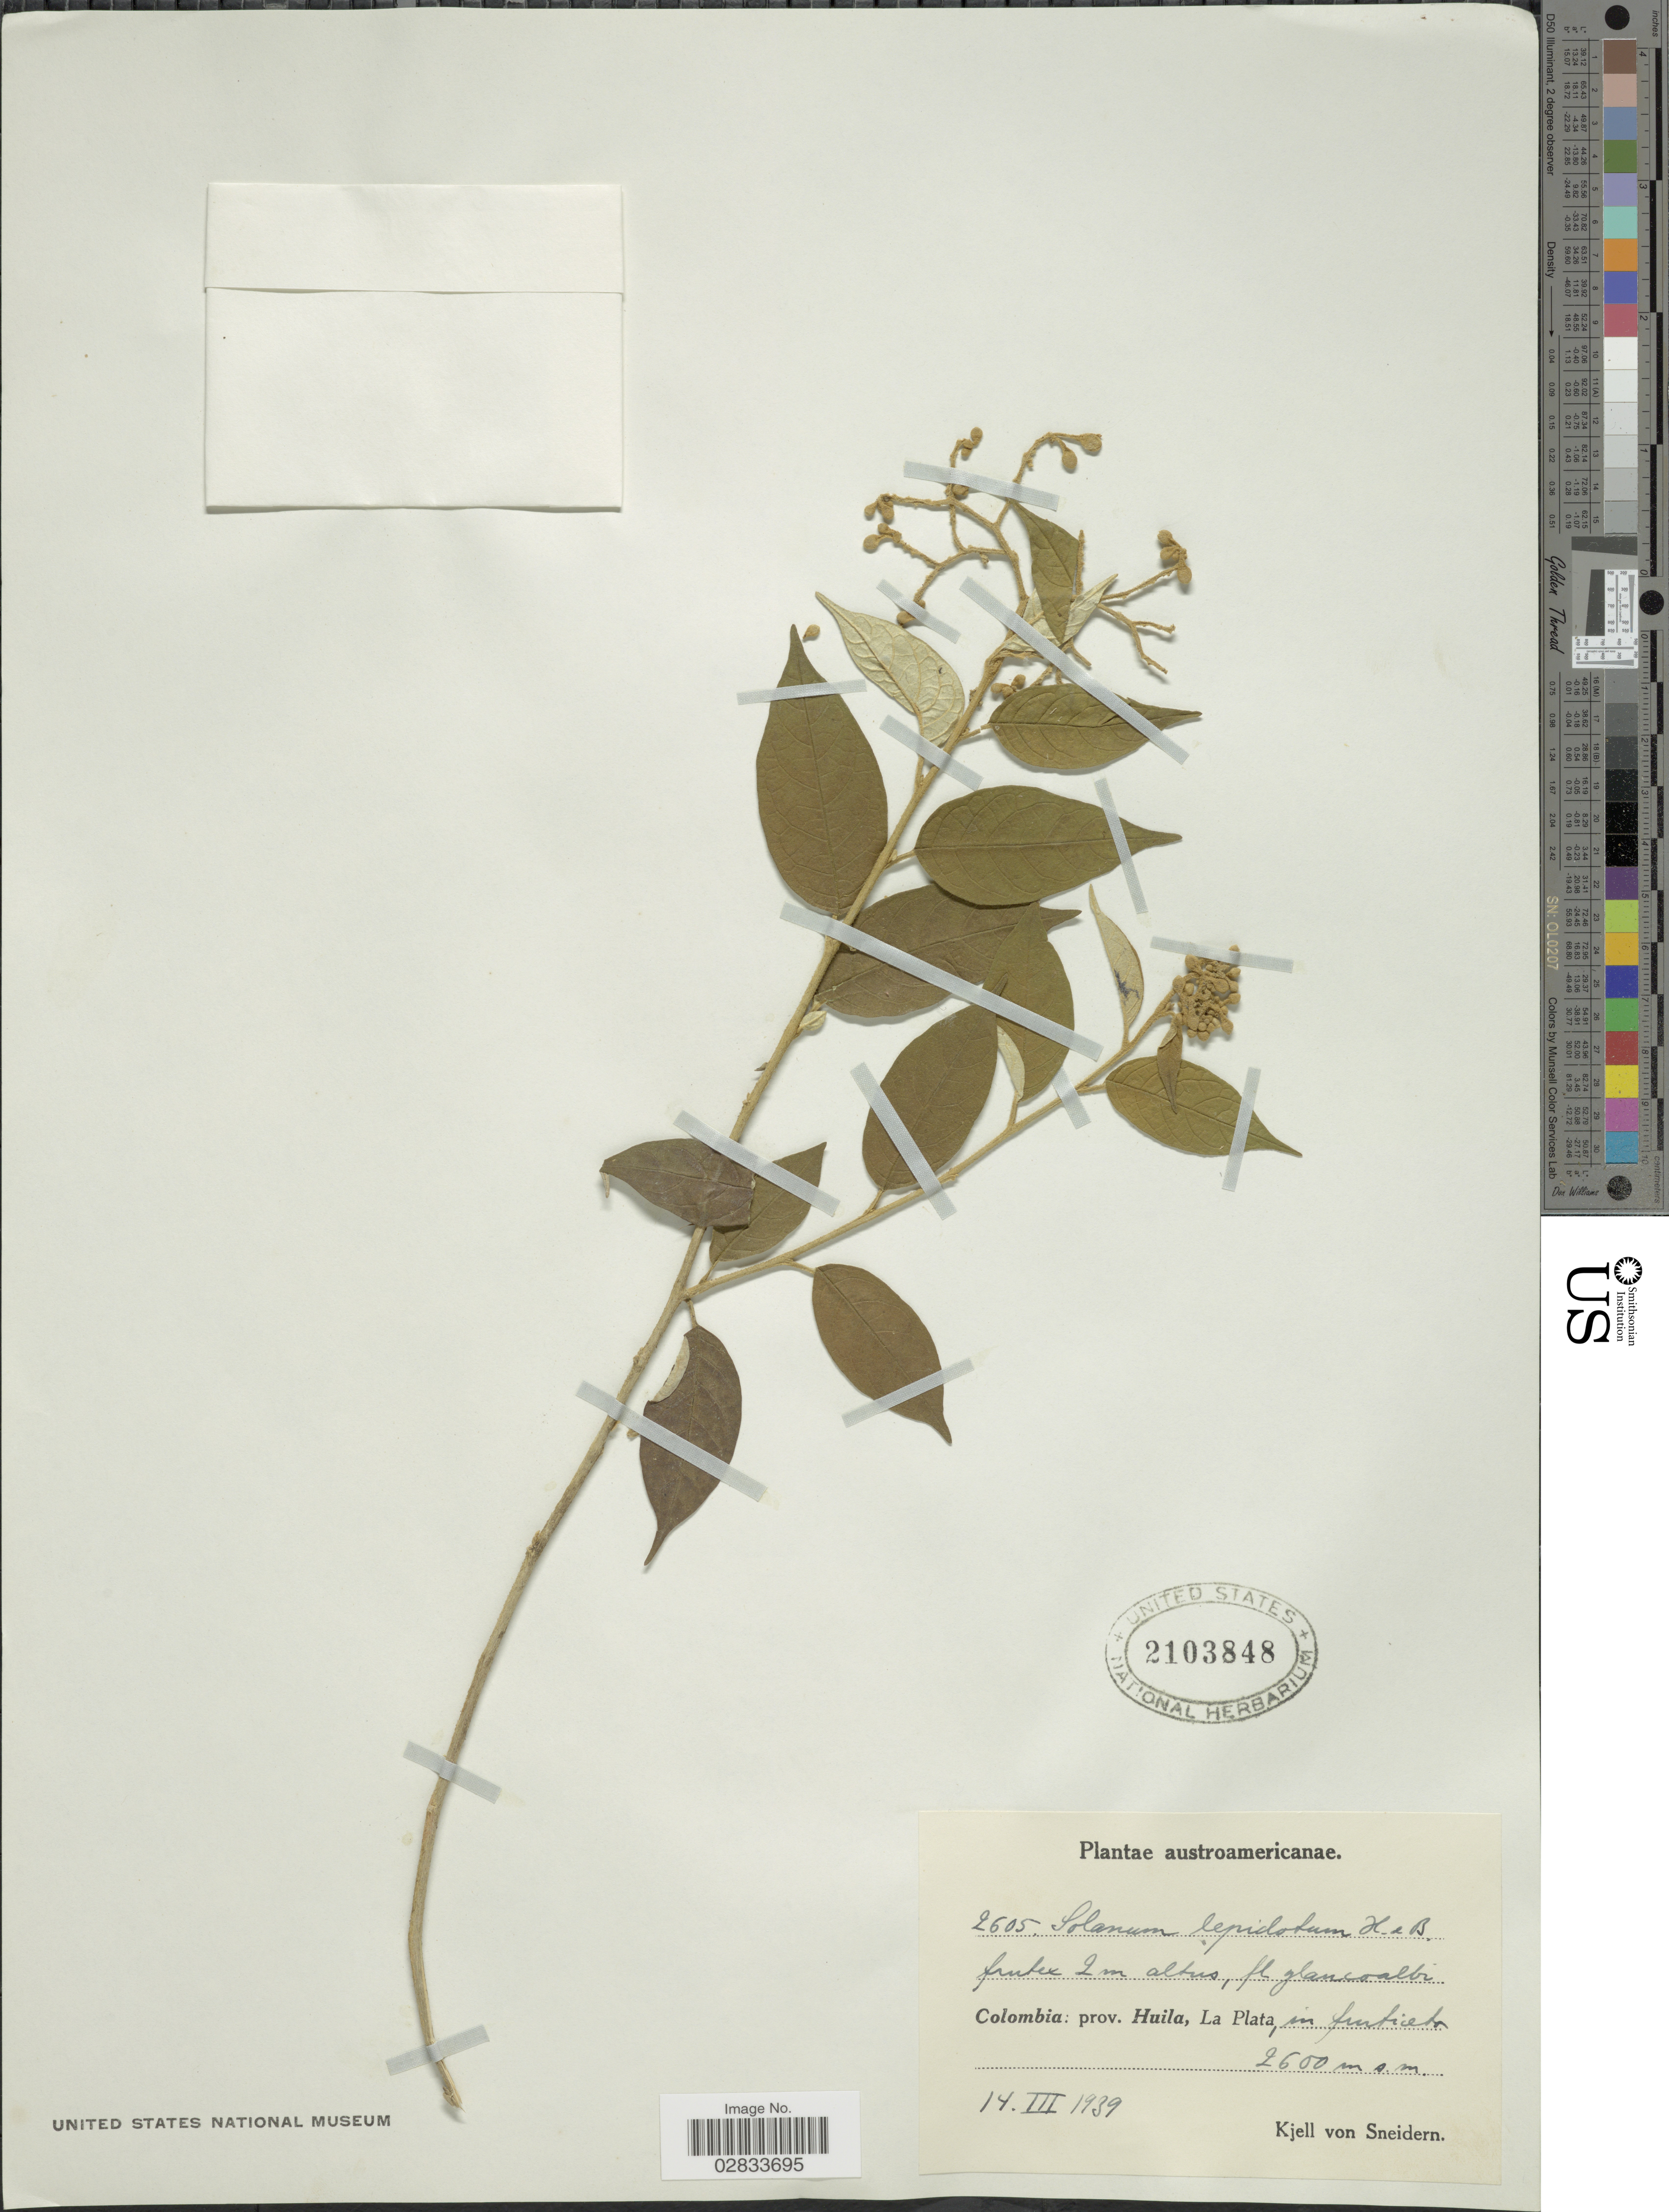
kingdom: Plantae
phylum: Tracheophyta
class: Magnoliopsida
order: Solanales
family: Solanaceae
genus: Solanum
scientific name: Solanum lepidotum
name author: Humb. & Bonpl. ex Dunal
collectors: K. von Sneidern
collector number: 2605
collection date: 1939-03-14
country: Colombia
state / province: Huila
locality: Prov. Huila, La Plata. Austroamericanae.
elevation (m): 2600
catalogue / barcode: US 2103848